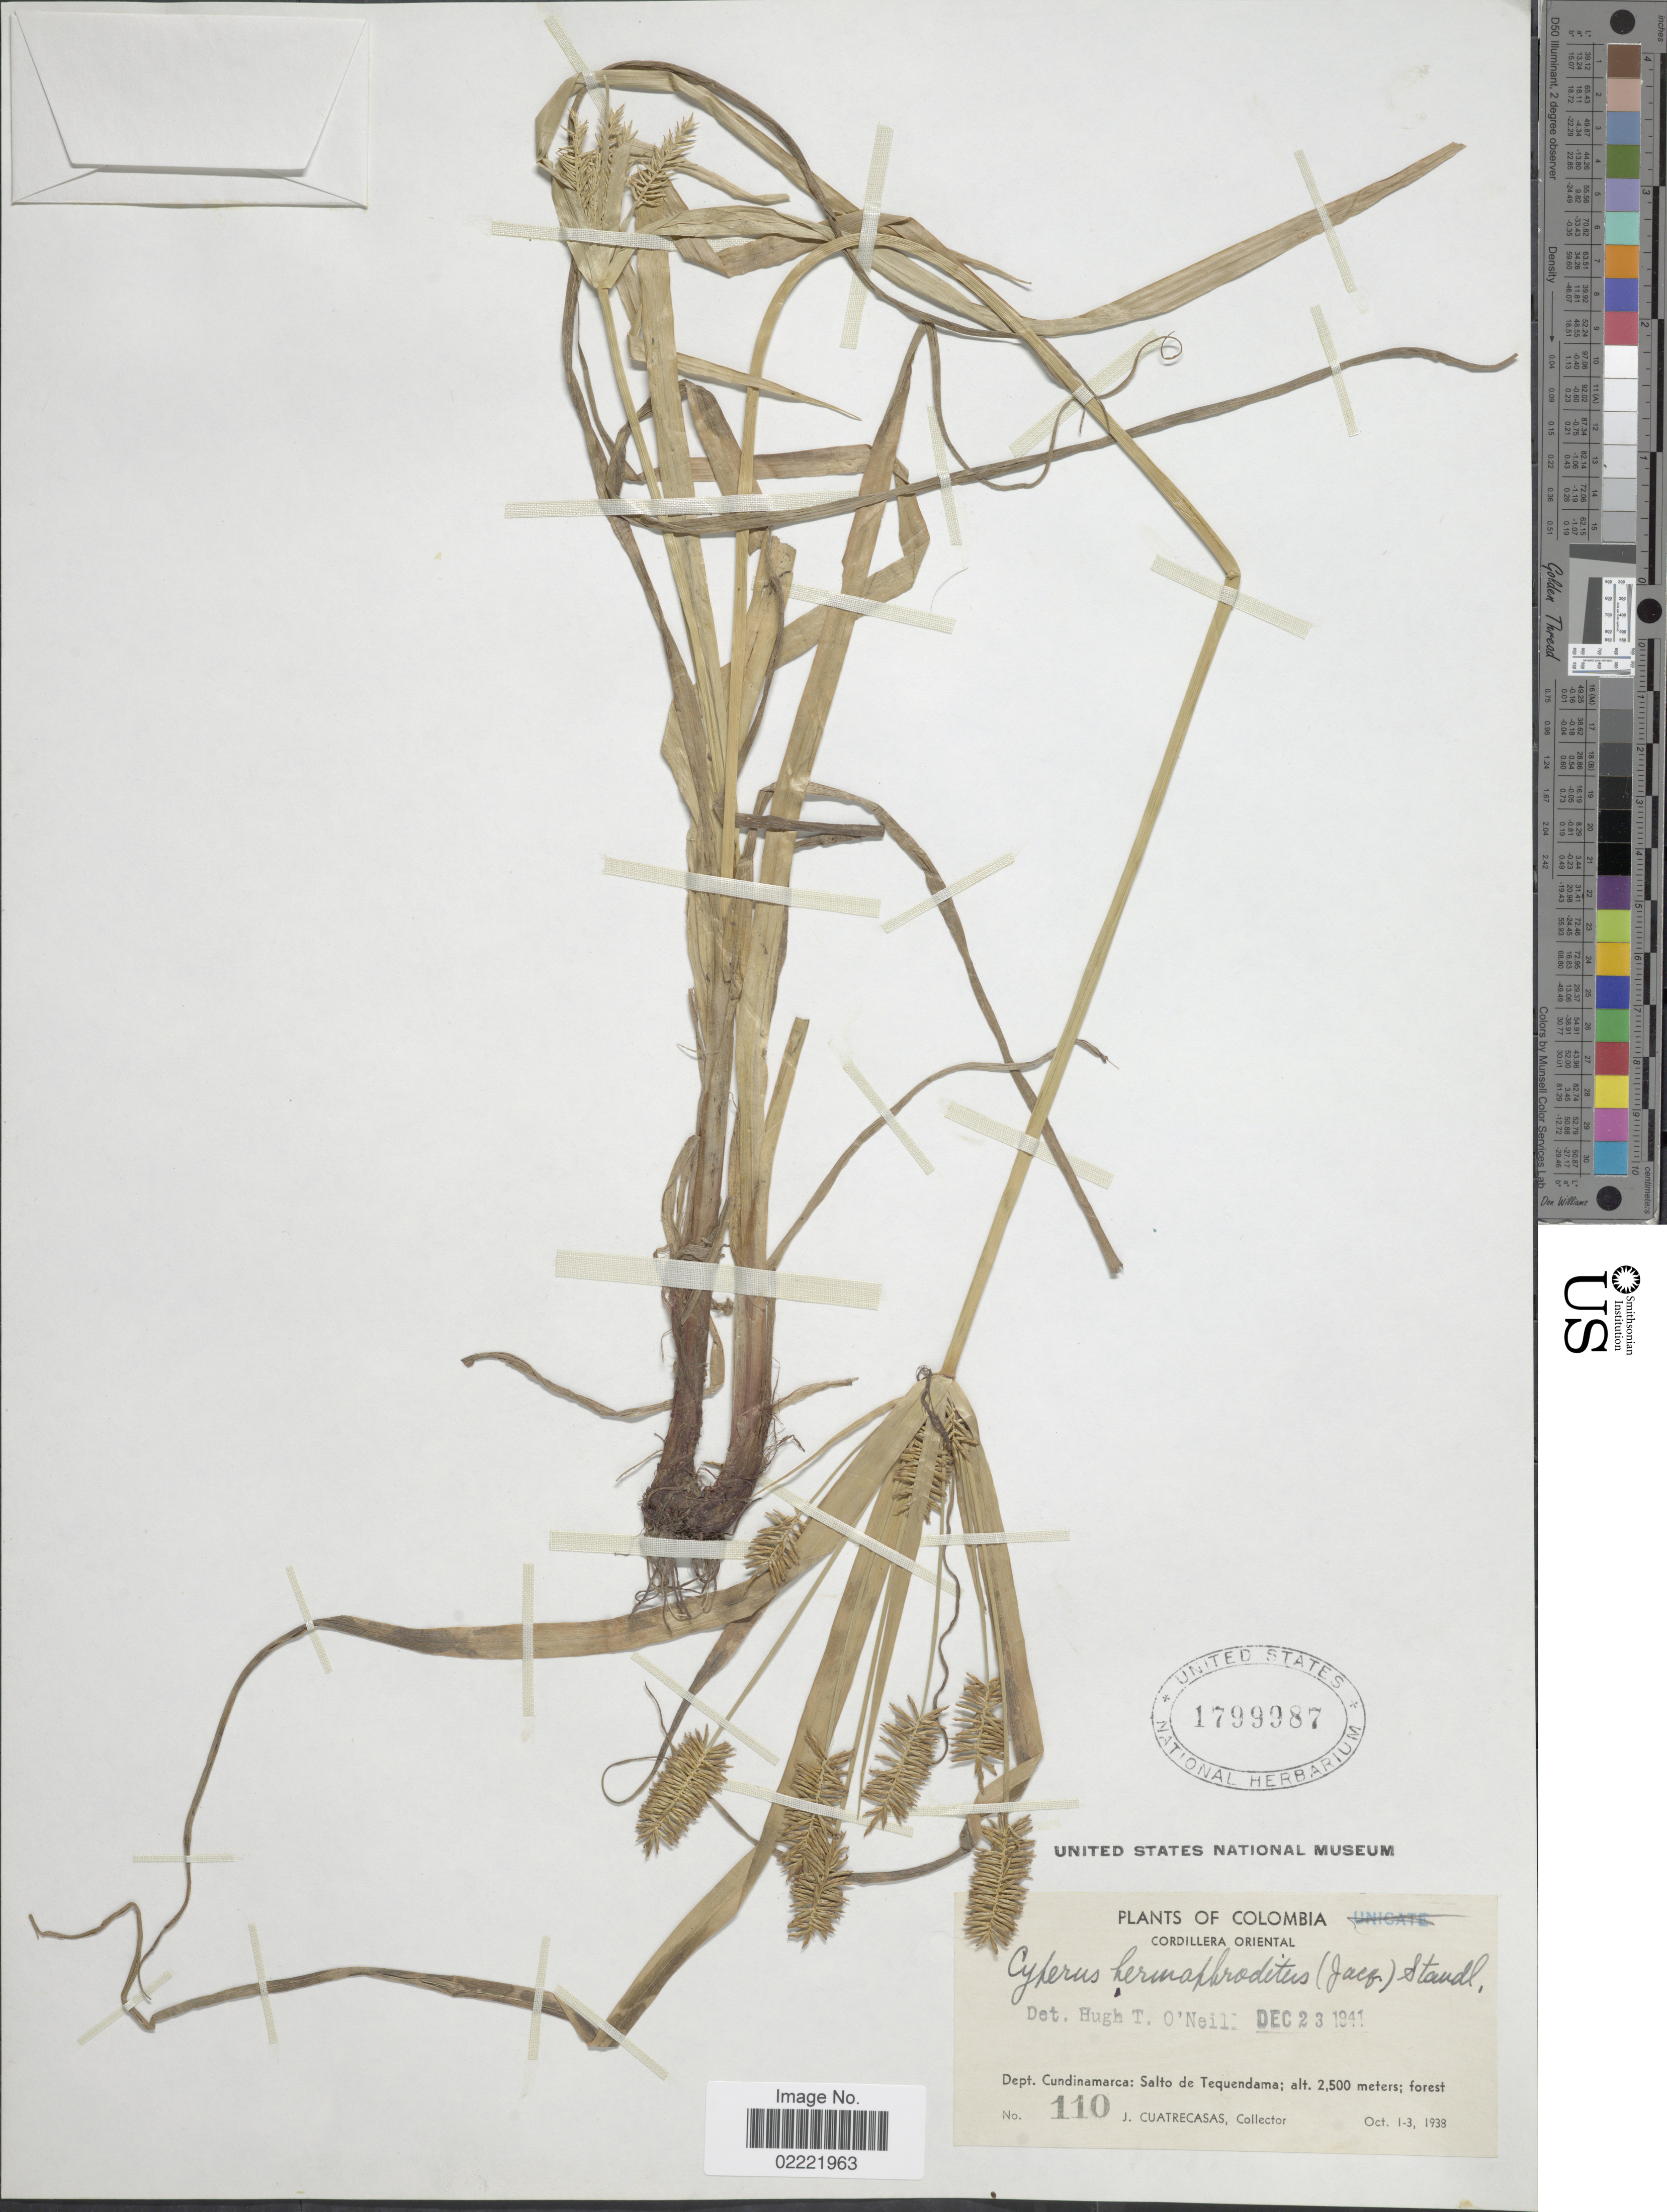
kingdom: Plantae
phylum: Tracheophyta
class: Liliopsida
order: Poales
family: Cyperaceae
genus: Cyperus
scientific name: Cyperus hermaphroditus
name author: (Jacq.) Standl.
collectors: J. Cuatrecasas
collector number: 110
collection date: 1938-10-01/1938-10-03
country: Colombia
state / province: Cundinamarca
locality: Cordillera Oriental, Salto de Tequendama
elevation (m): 2500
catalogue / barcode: US 1799987